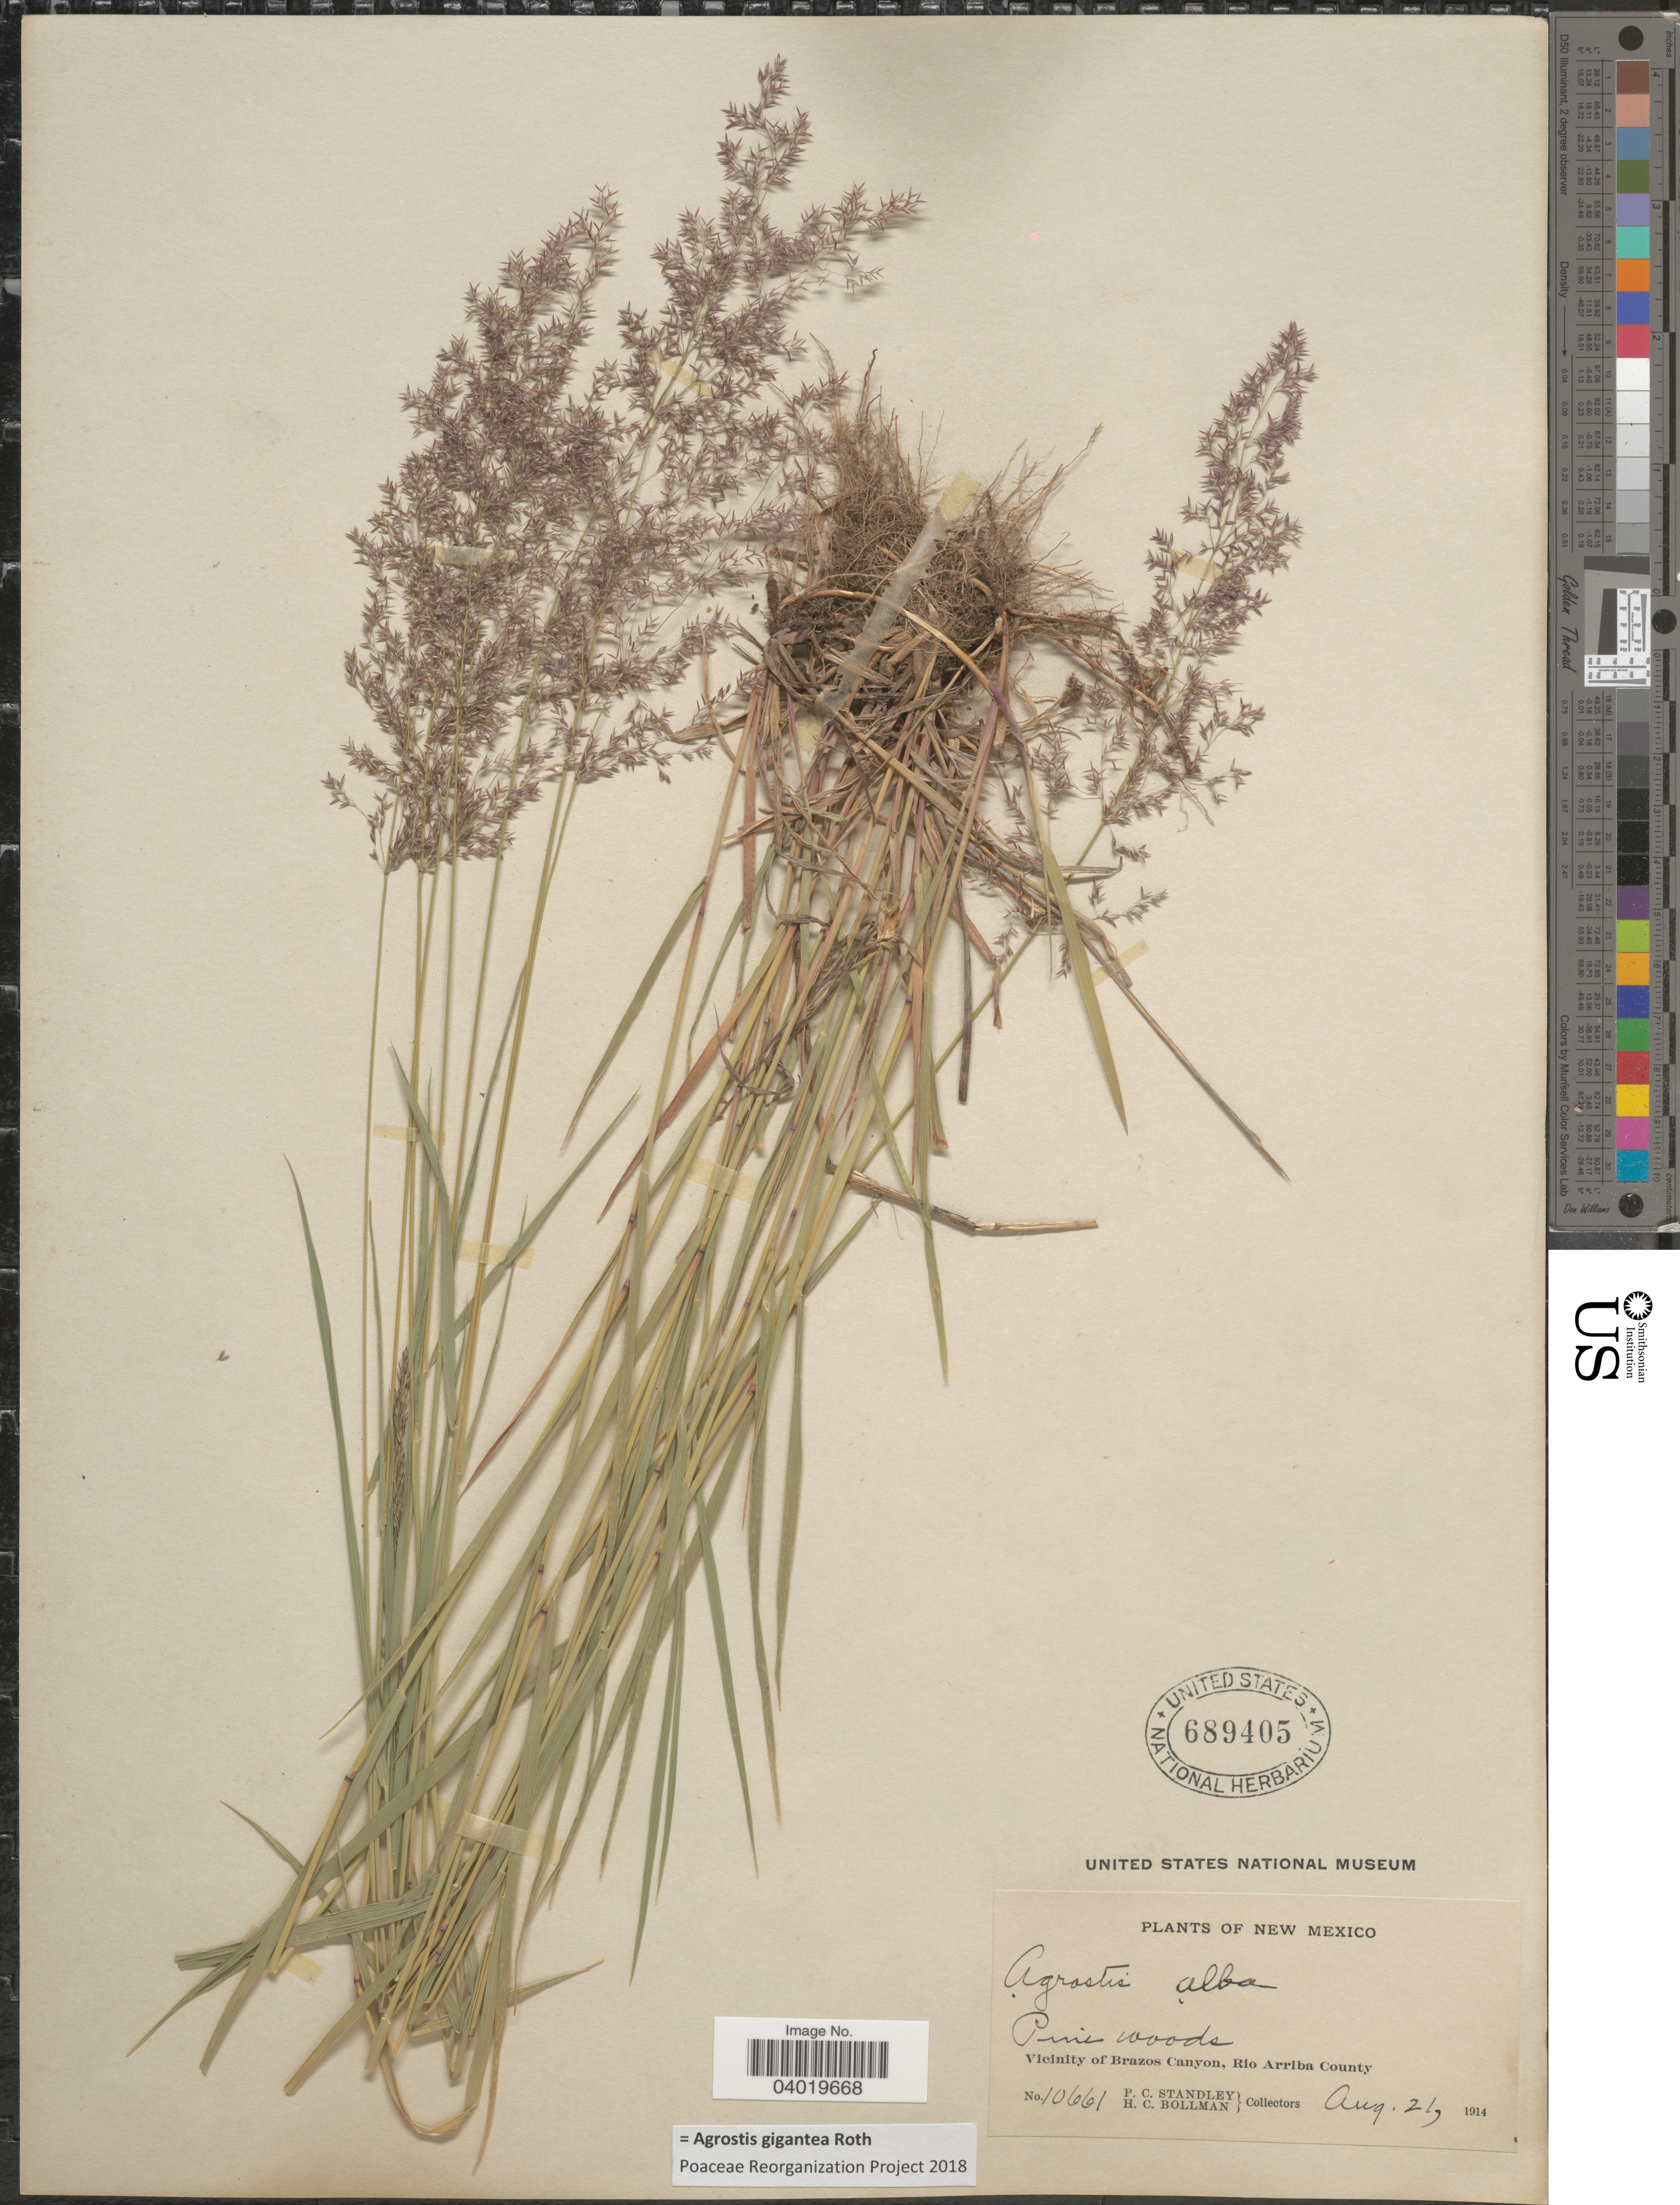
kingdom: Plantae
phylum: Tracheophyta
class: Liliopsida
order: Poales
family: Poaceae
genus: Agrostis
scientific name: Agrostis gigantea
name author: Roth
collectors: P. C. Standley & H. C. Bollman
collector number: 10661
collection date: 1914-08-21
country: United States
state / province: New Mexico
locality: Vicinity of Brazos Canyon, Rio Arriba County.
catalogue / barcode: US 689405